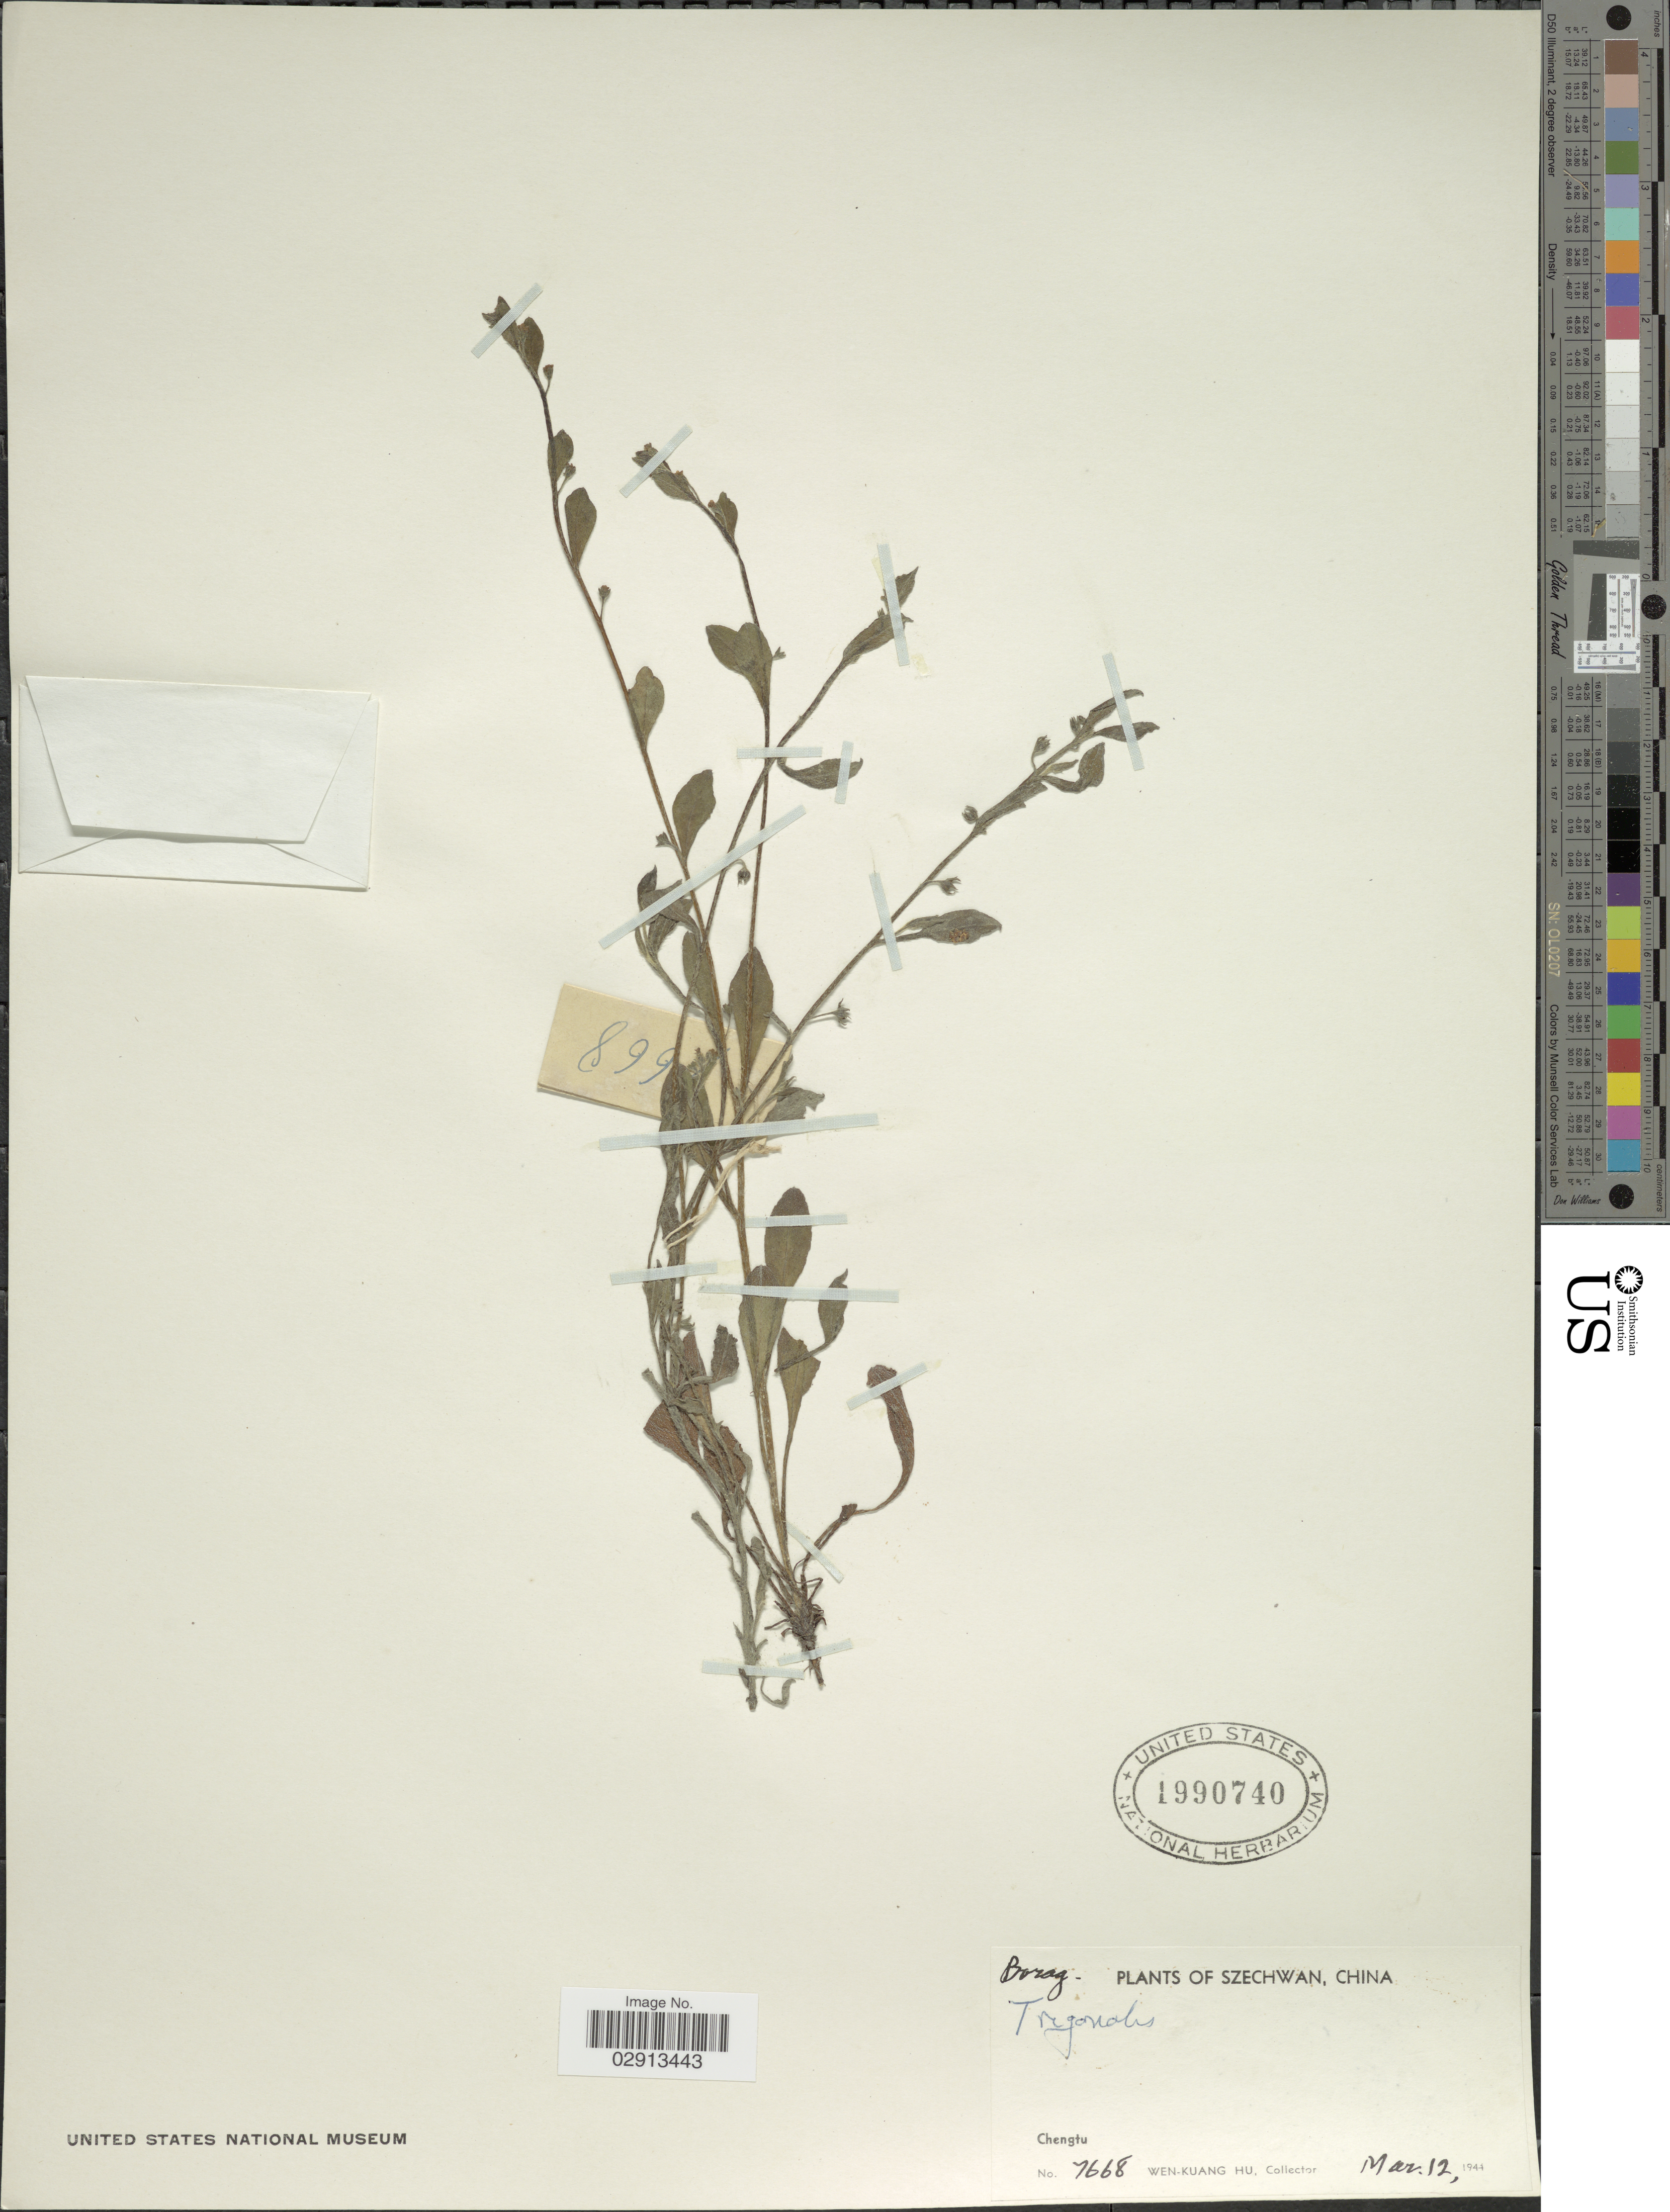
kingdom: Plantae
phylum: Tracheophyta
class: Magnoliopsida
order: Boraginales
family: Boraginaceae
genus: Trigonotis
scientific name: Trigonotis sp.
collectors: W. K. Hu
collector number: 7668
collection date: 1944-03-12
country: China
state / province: Sichuan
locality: Szechwan. Chengtu.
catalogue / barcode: US 1990740